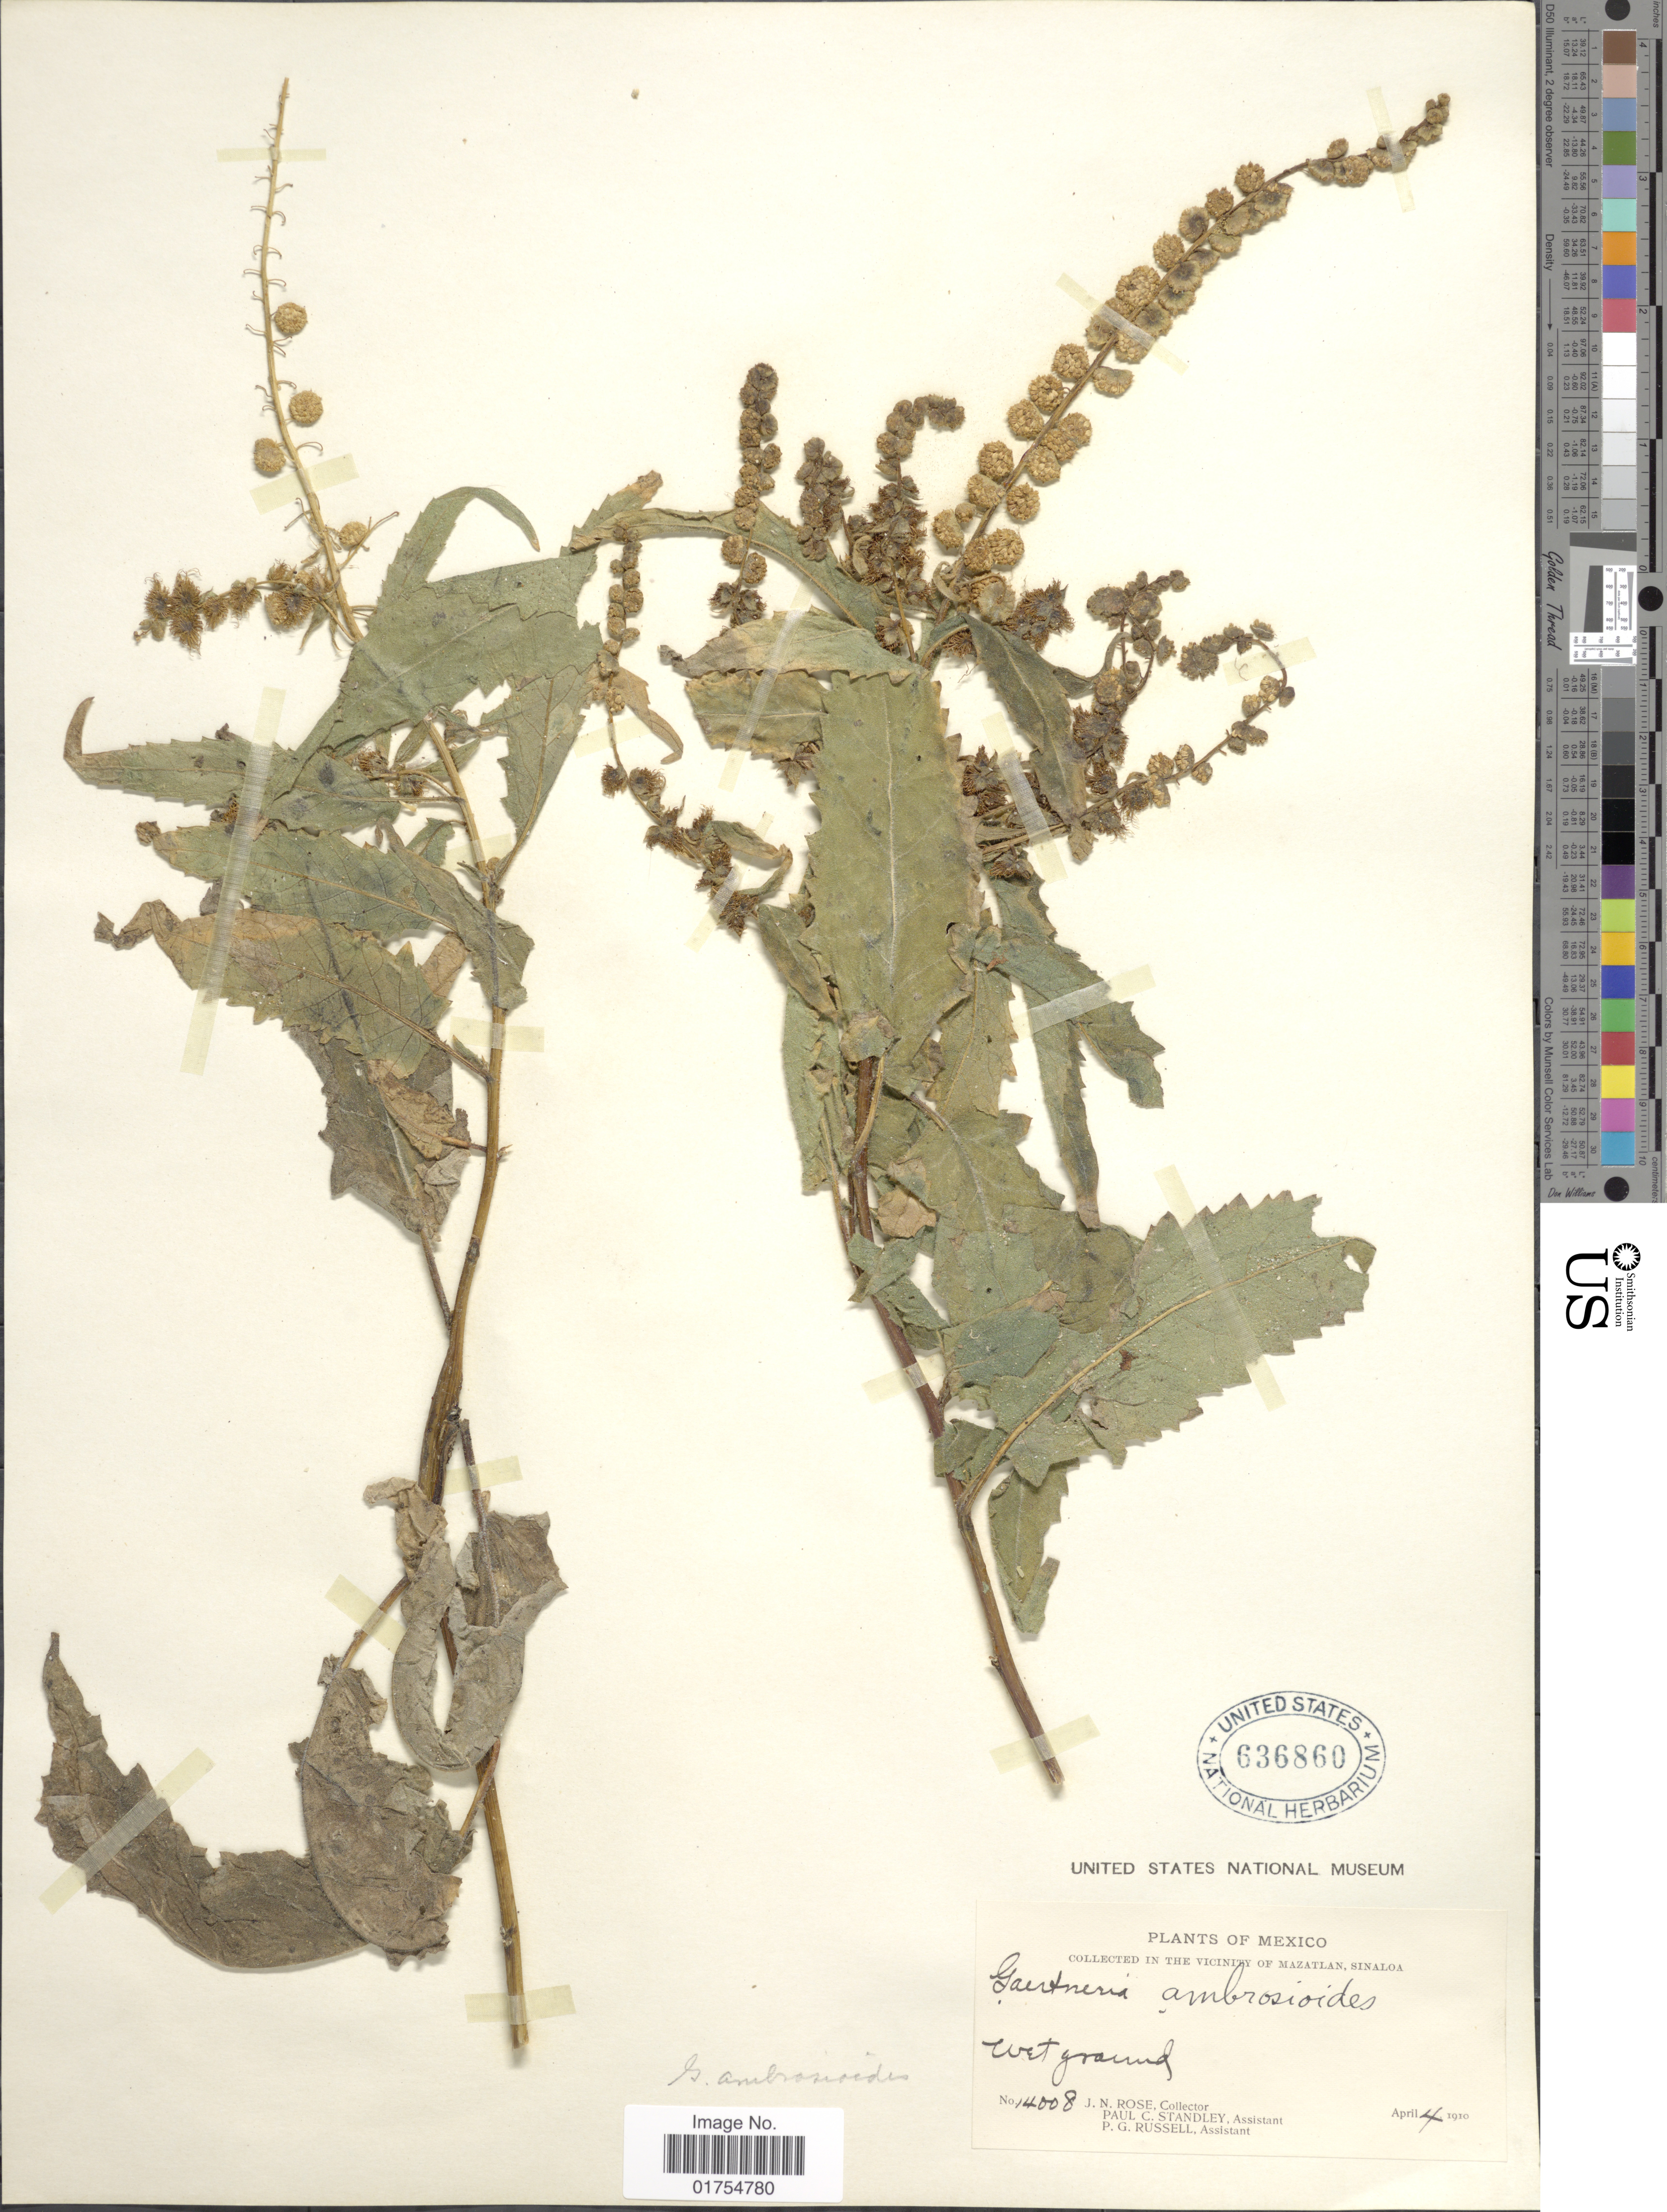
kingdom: Plantae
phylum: Tracheophyta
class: Magnoliopsida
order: Asterales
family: Asteraceae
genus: Franseria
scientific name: Franseria ambrosioides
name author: Cav.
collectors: J. N. Rose, P. C. Standley & P. G. Russell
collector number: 14008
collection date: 1910-04-04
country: Mexico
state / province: Sinaloa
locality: Vicinity of Mazatlan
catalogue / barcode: US 636860